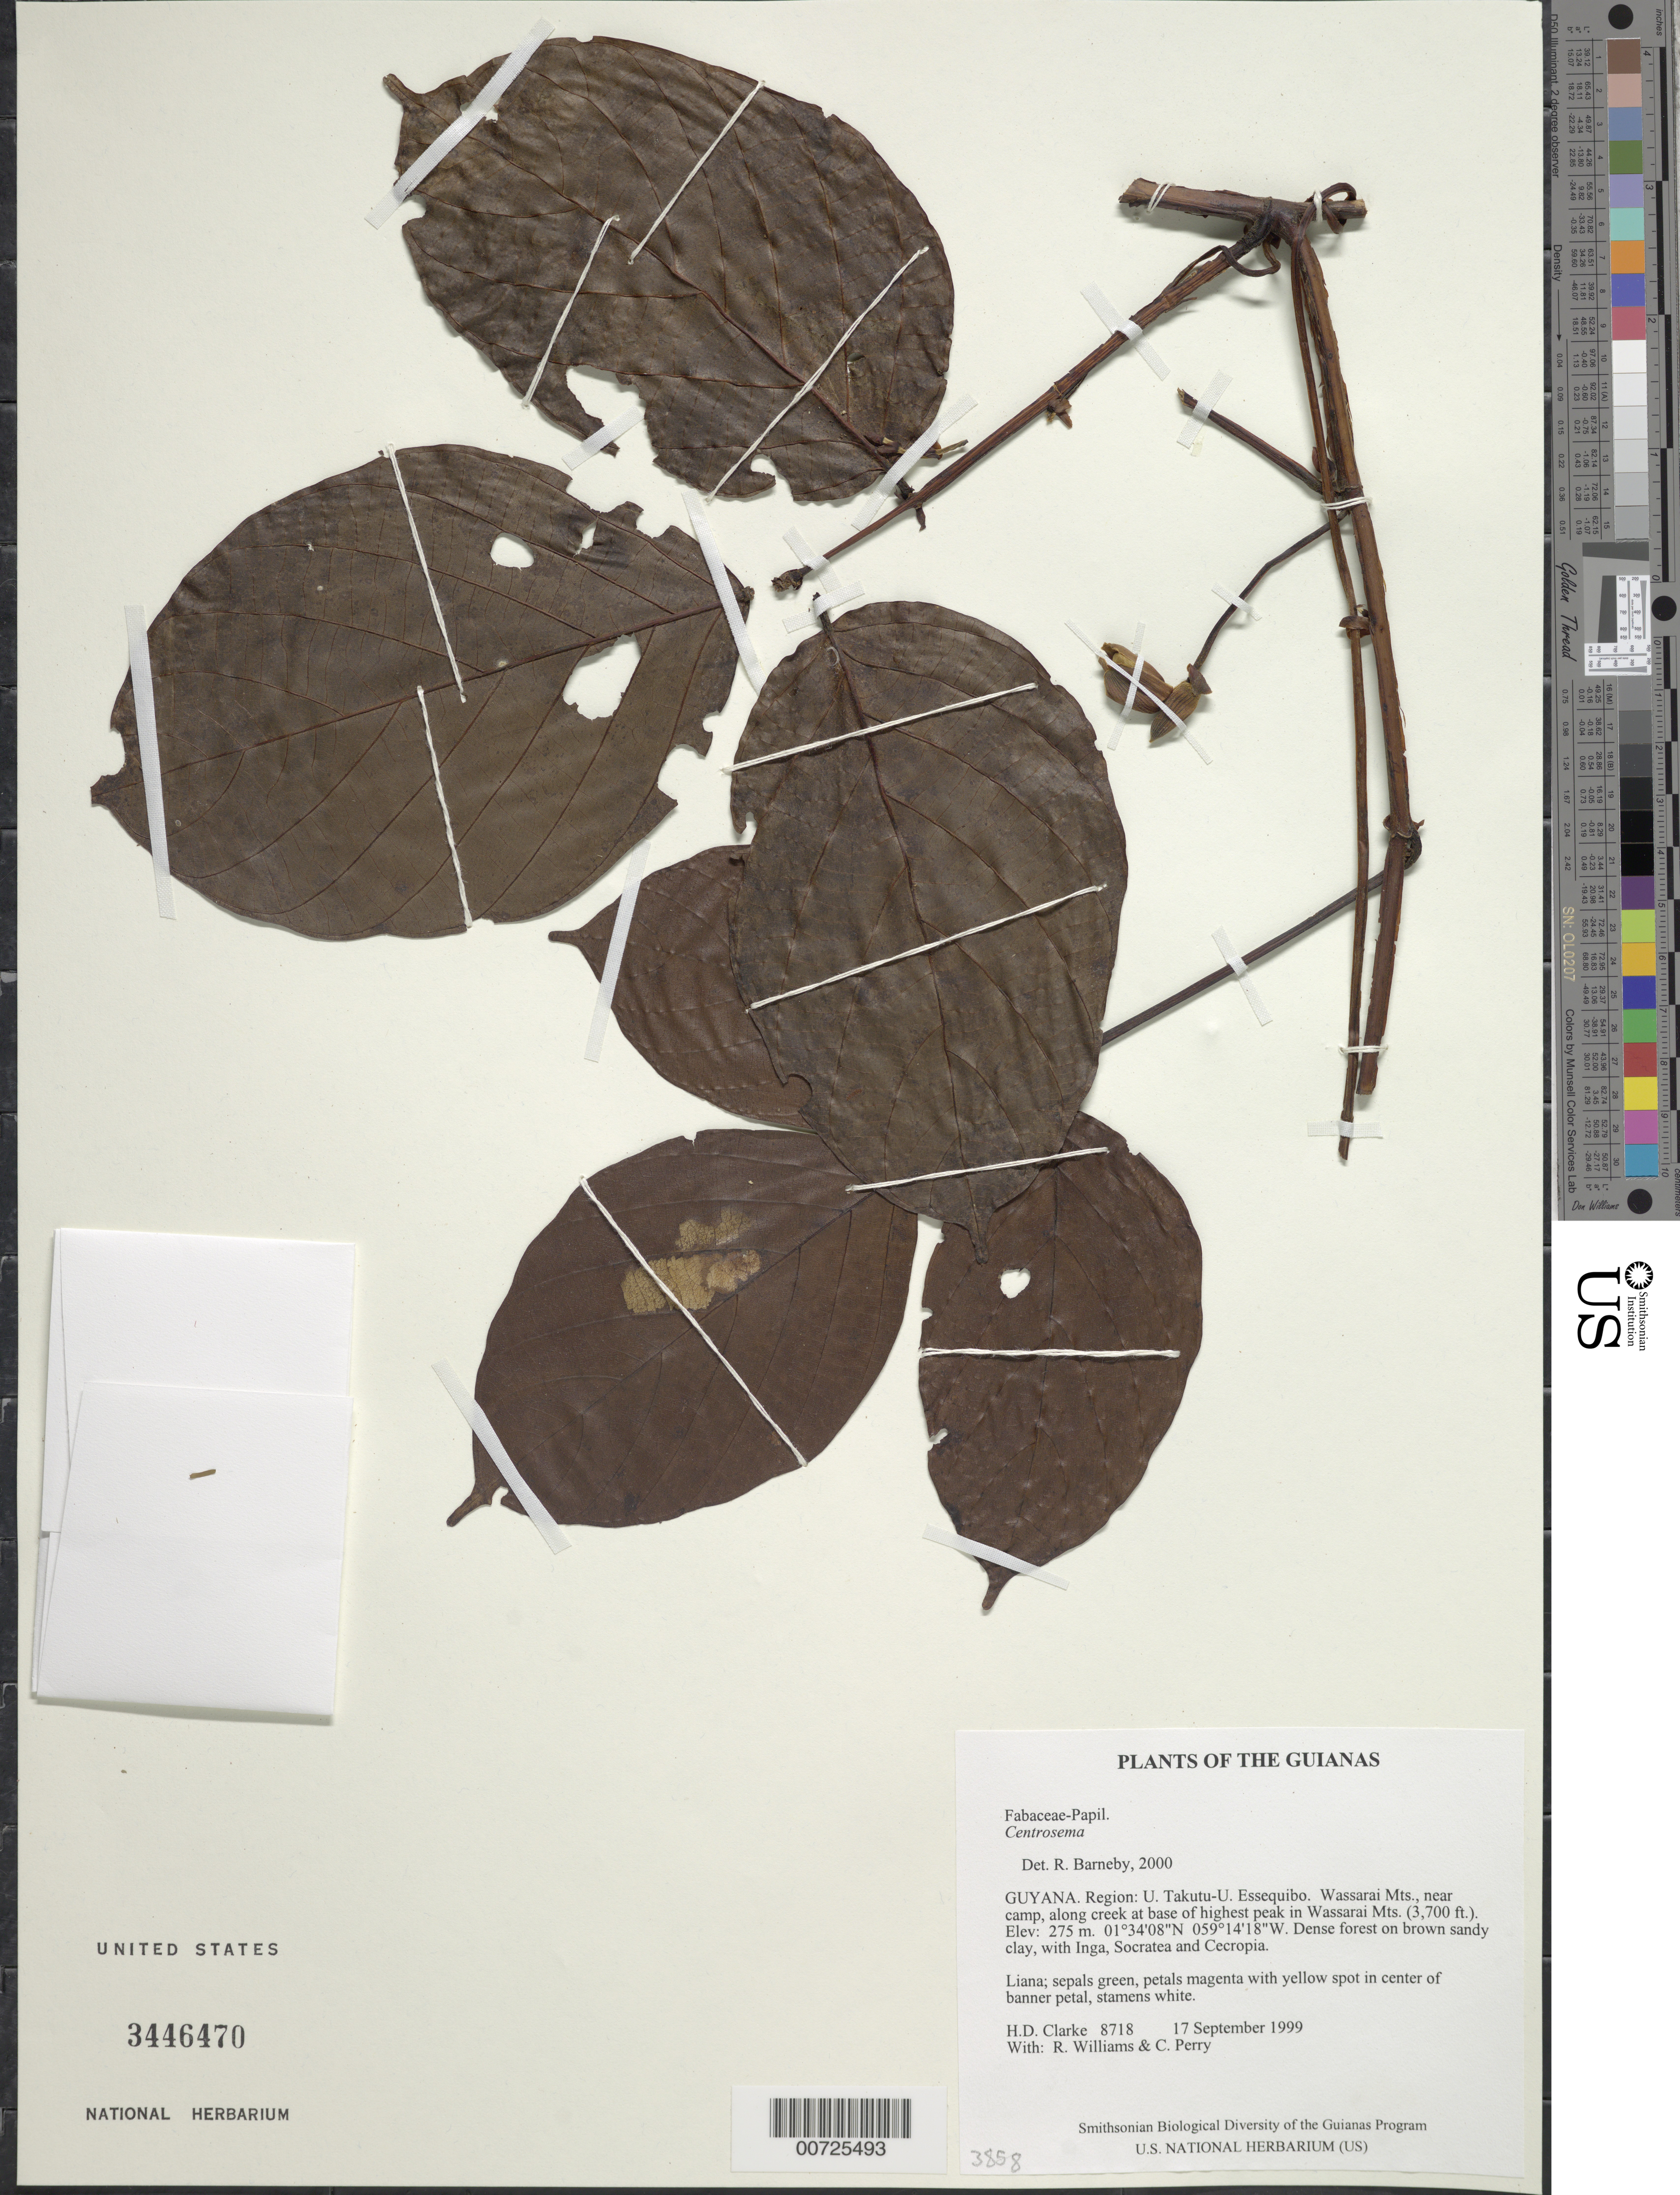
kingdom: Plantae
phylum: Tracheophyta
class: Magnoliopsida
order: Fabales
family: Fabaceae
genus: Centrosema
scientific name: Centrosema sp.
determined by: Barneby, Rupert C., (NY)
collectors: H. D. Clarke, R. Williams & C. Perry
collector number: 8718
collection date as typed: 17 September 1999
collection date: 1999-09-17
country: Guyana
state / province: U. Takutu-U. Essequibo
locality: Wassarai Mts., near camp, along creek at base of highest peak in Wassarai Mts. (3,700 ft.)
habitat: Dense forest on brown sandy clay, with Inga, Socratea and Cecropia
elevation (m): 275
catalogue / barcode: US 3446470